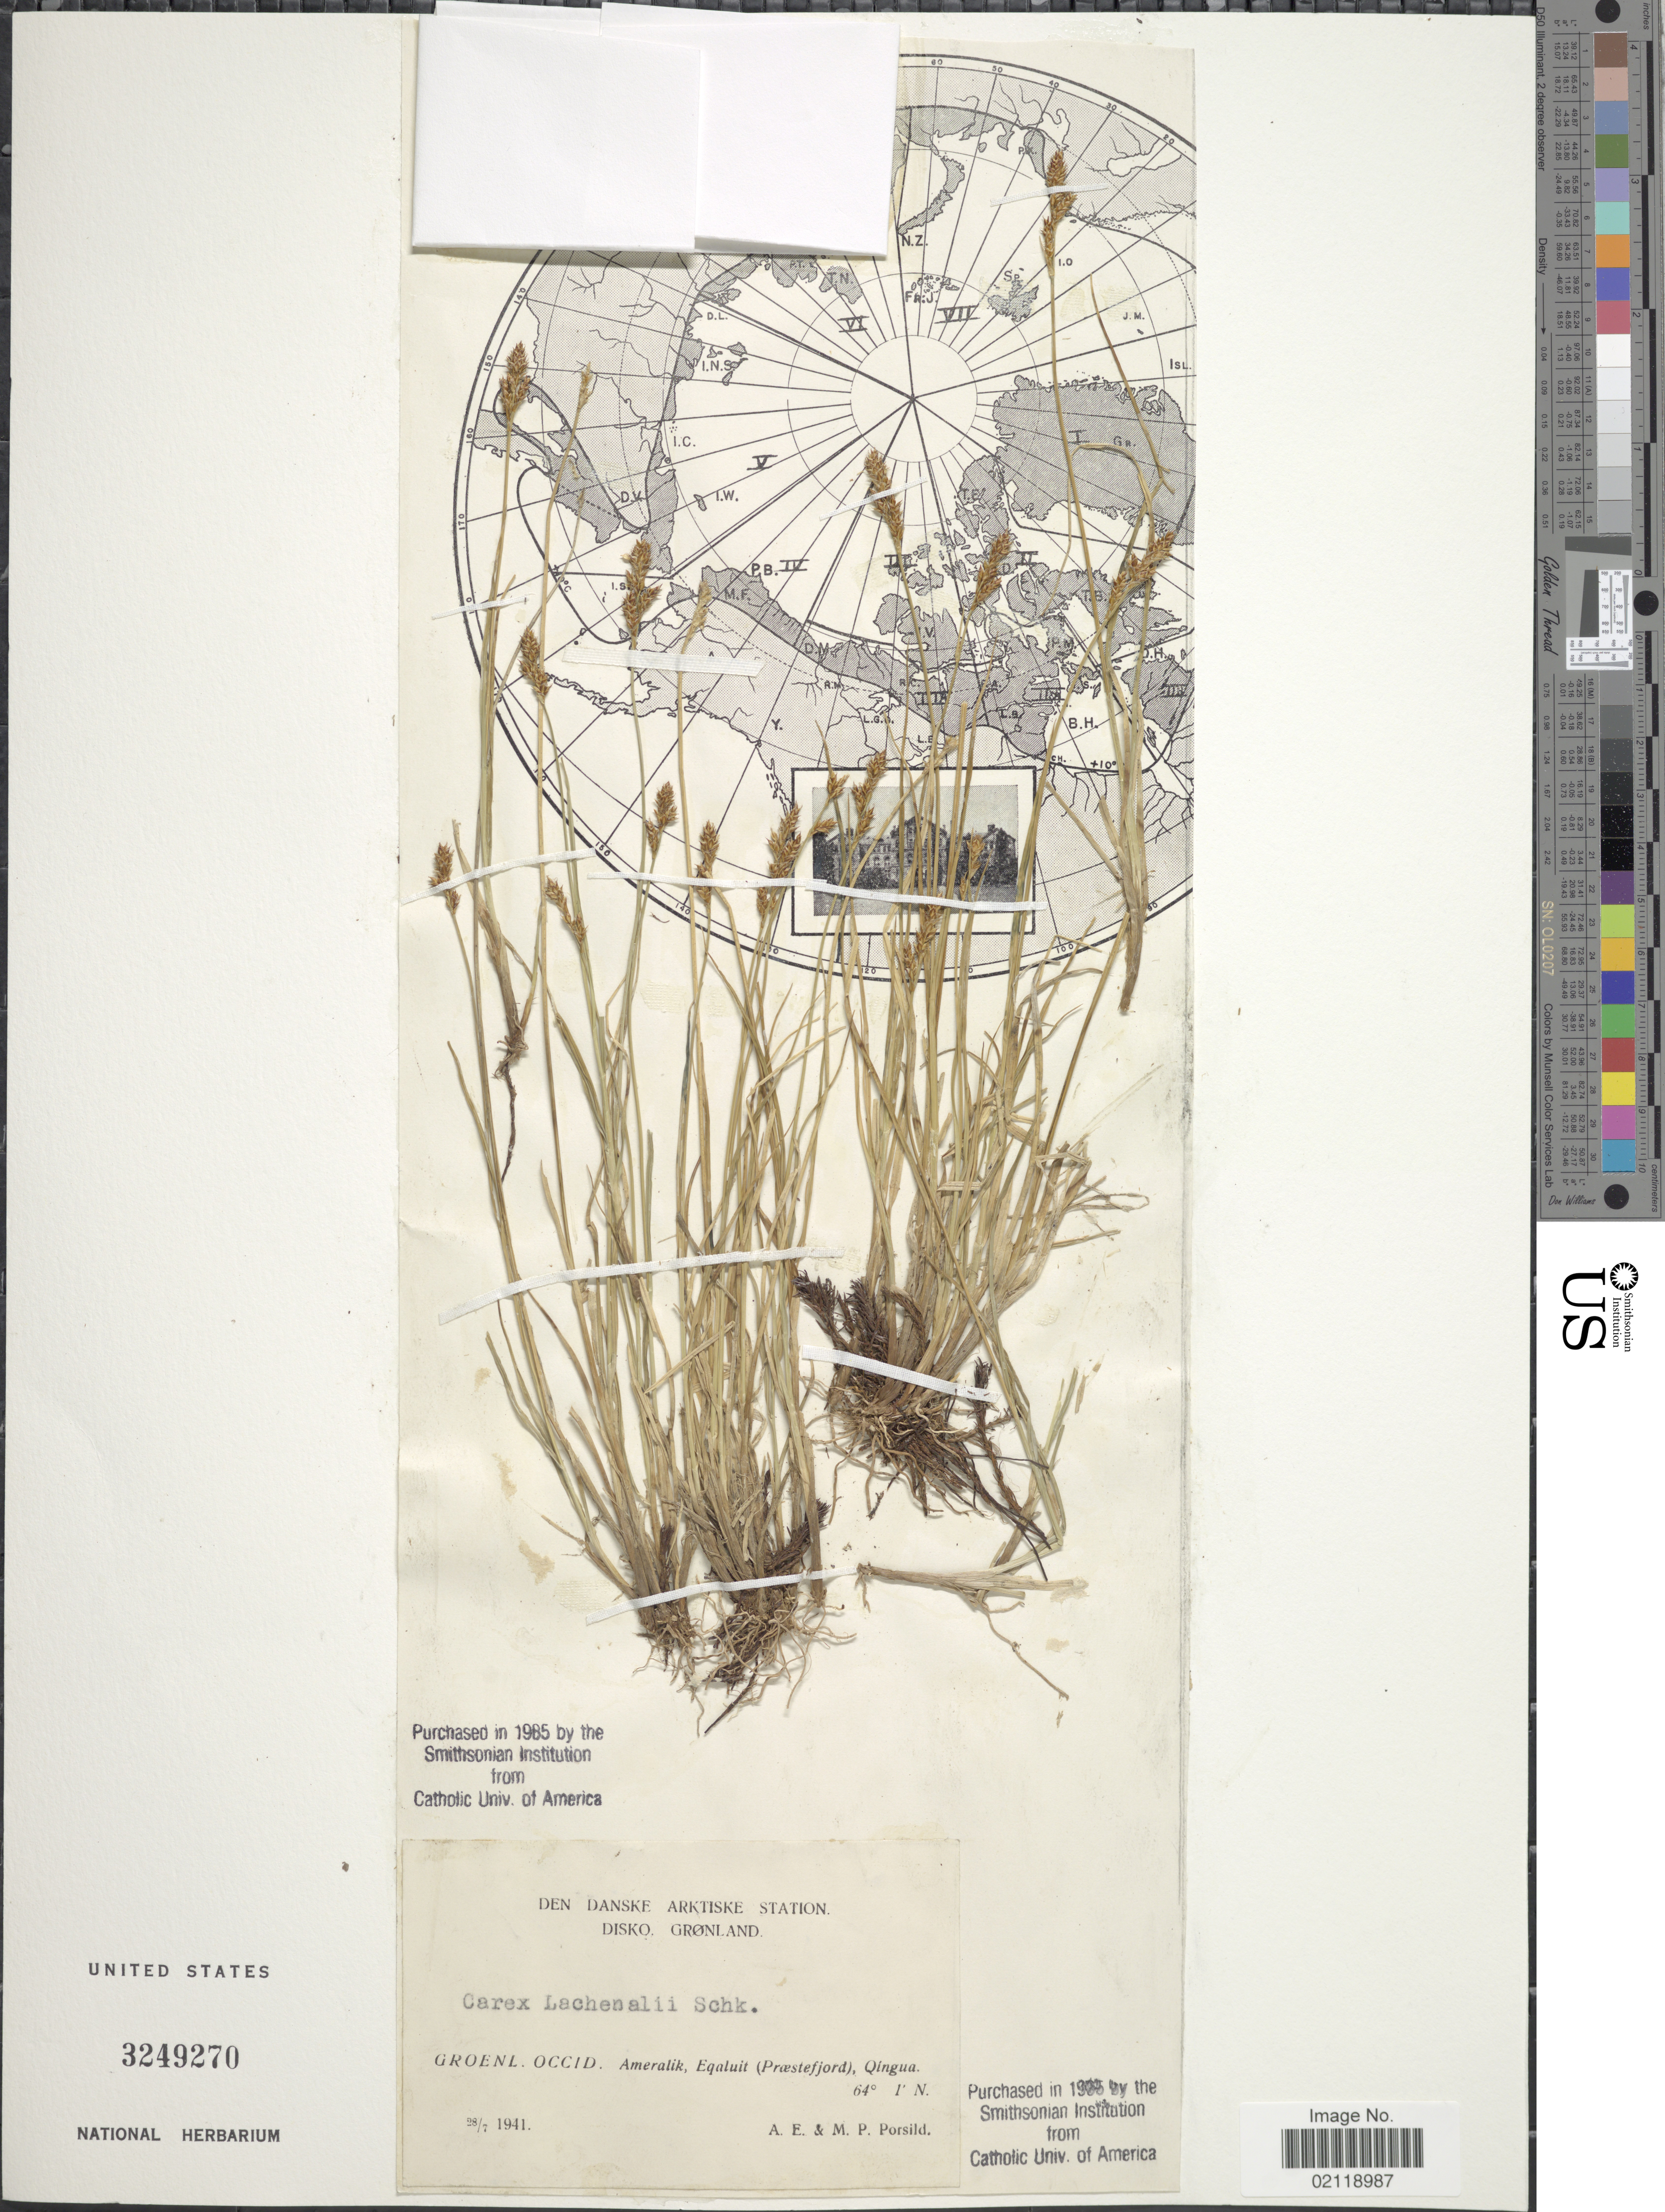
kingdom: Plantae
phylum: Tracheophyta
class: Liliopsida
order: Poales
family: Cyperaceae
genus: Carex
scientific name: Carex lachenalii subsp. lachenalii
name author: Schkuhr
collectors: A. E. Porsild & M. P. Porsild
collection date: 1941-07-28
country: Greenland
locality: Den Danske Arktiske Station. Disko, Gronland. Groenl. Occid. Ameralik, Eqaluit ( Praestefjord), Qingua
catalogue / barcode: US 3249270